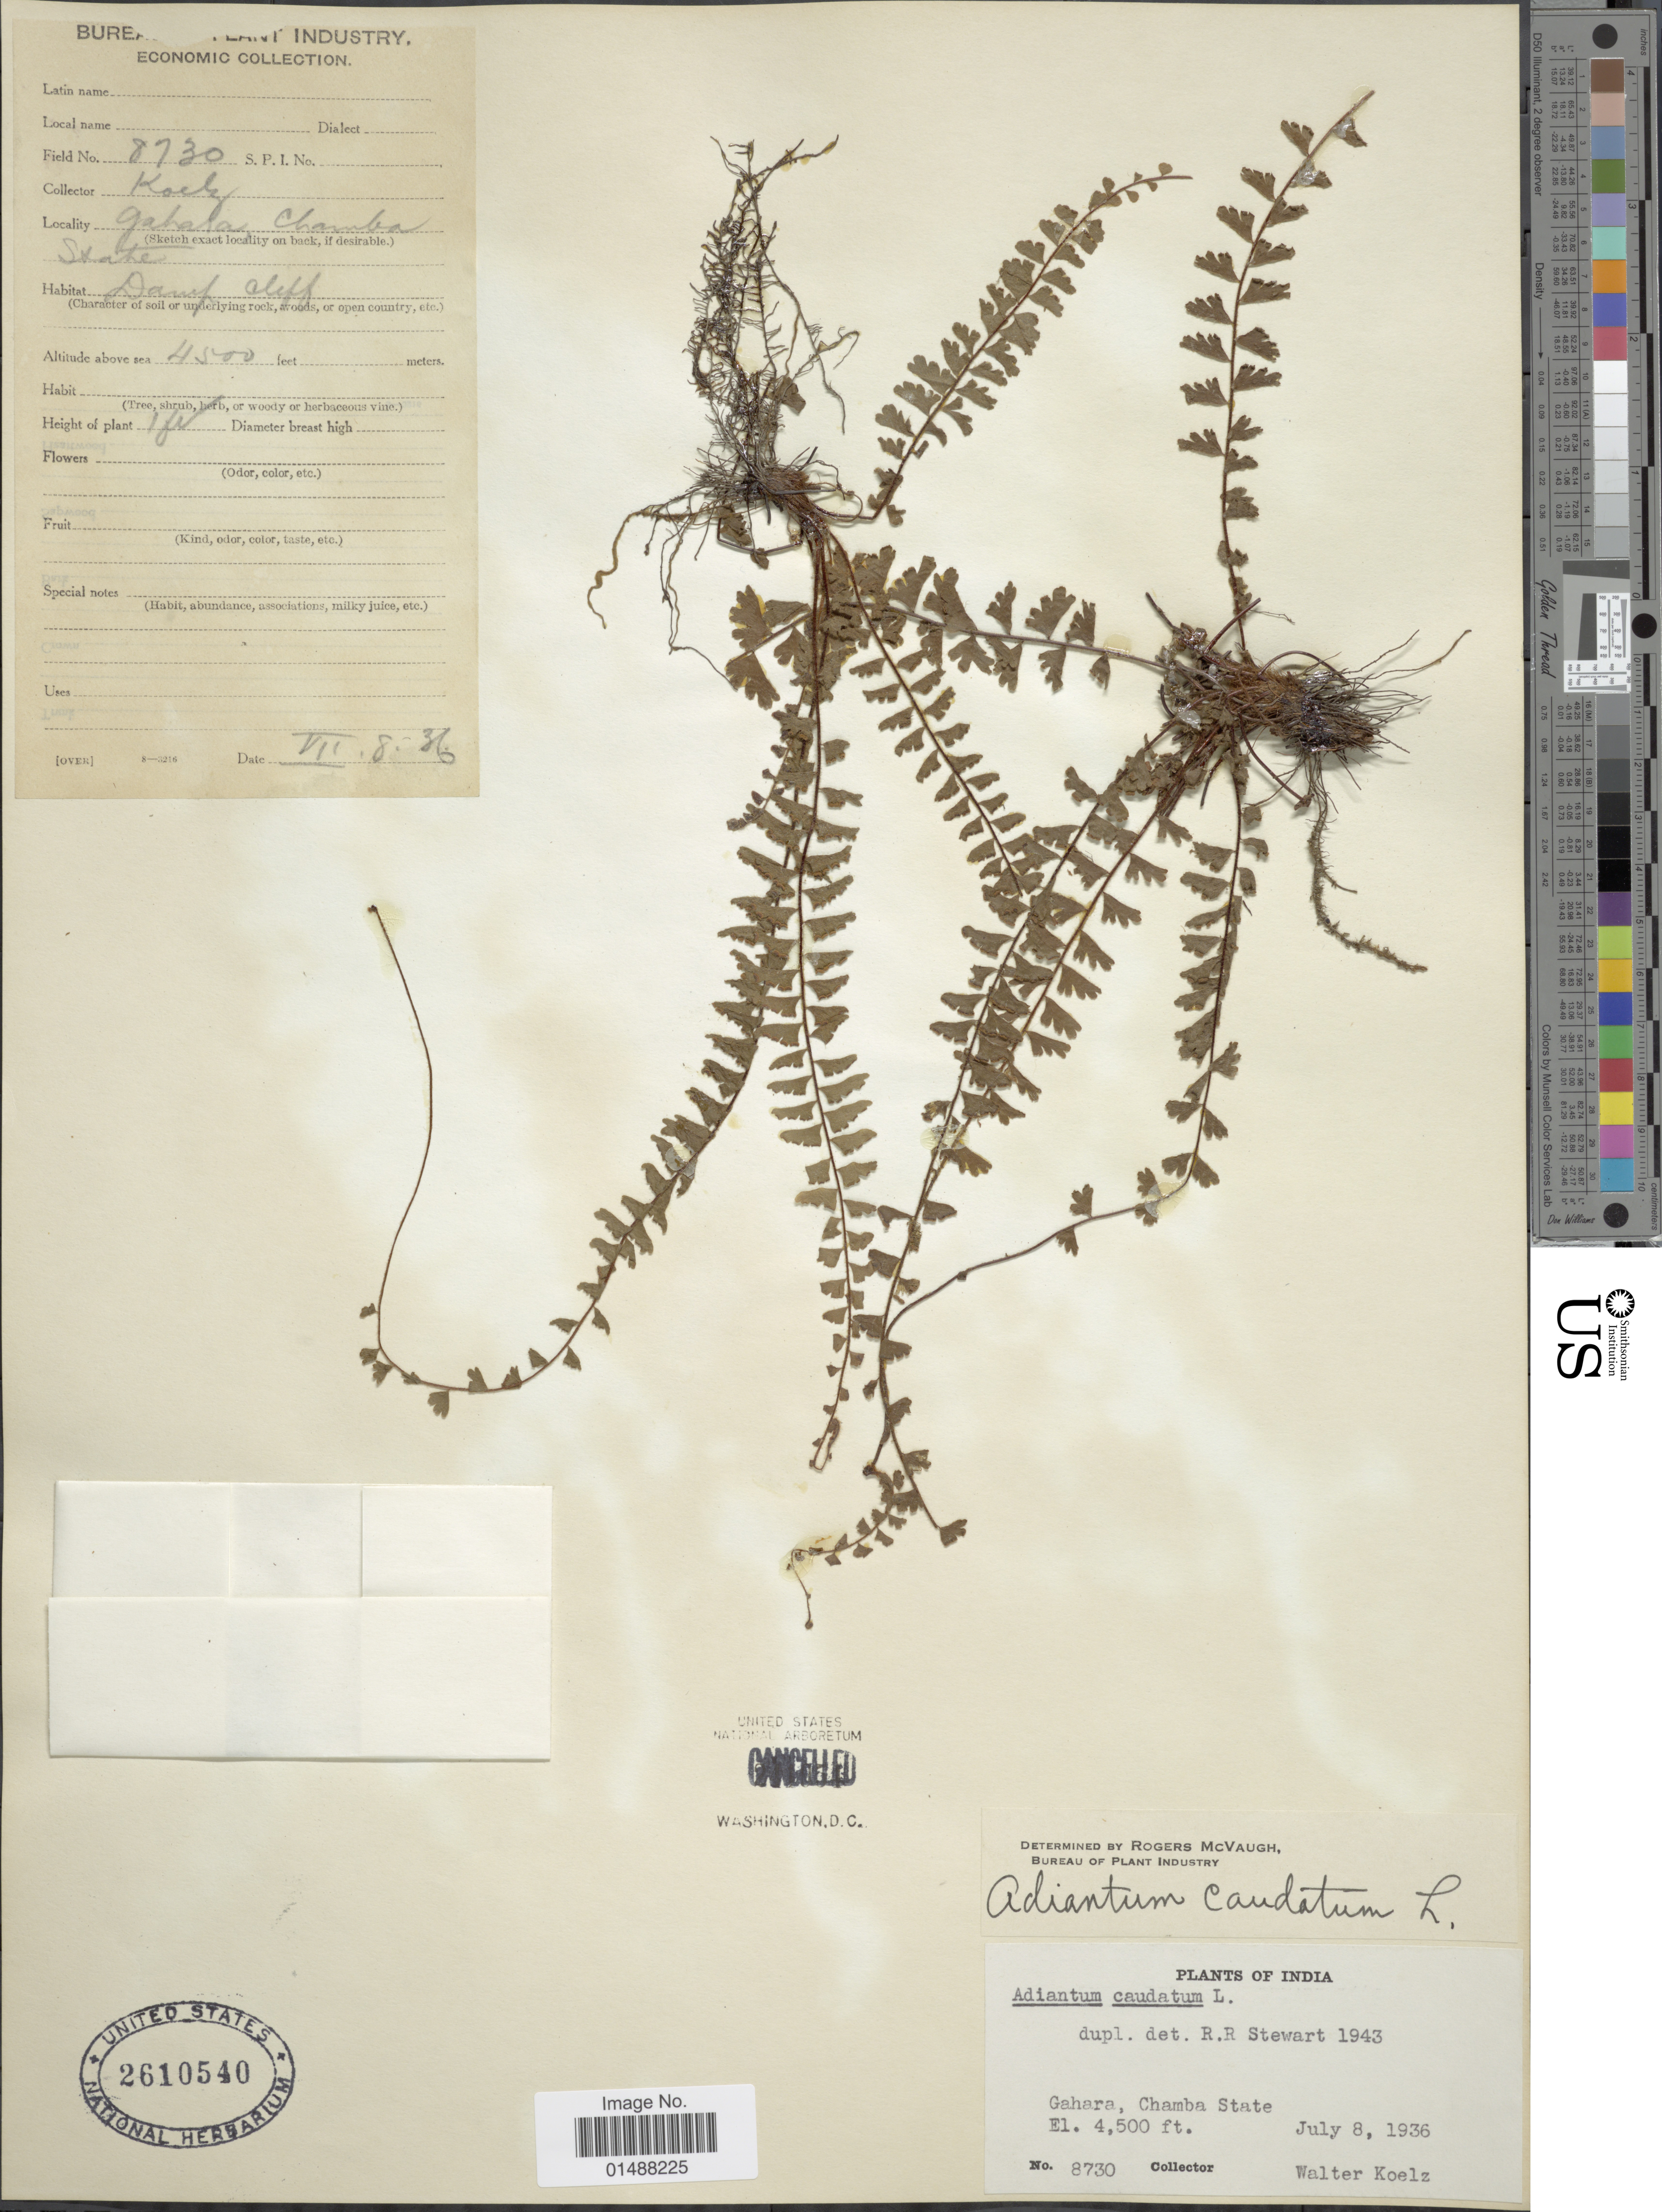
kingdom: Plantae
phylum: Tracheophyta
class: Polypodiopsida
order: Polypodiales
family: Pteridaceae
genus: Adiantum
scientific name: Adiantum caudatum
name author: L.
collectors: W. N. Koelz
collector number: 8730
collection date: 1936-07-08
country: India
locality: Gahara, Chamba State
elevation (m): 1372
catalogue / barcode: US 2610540